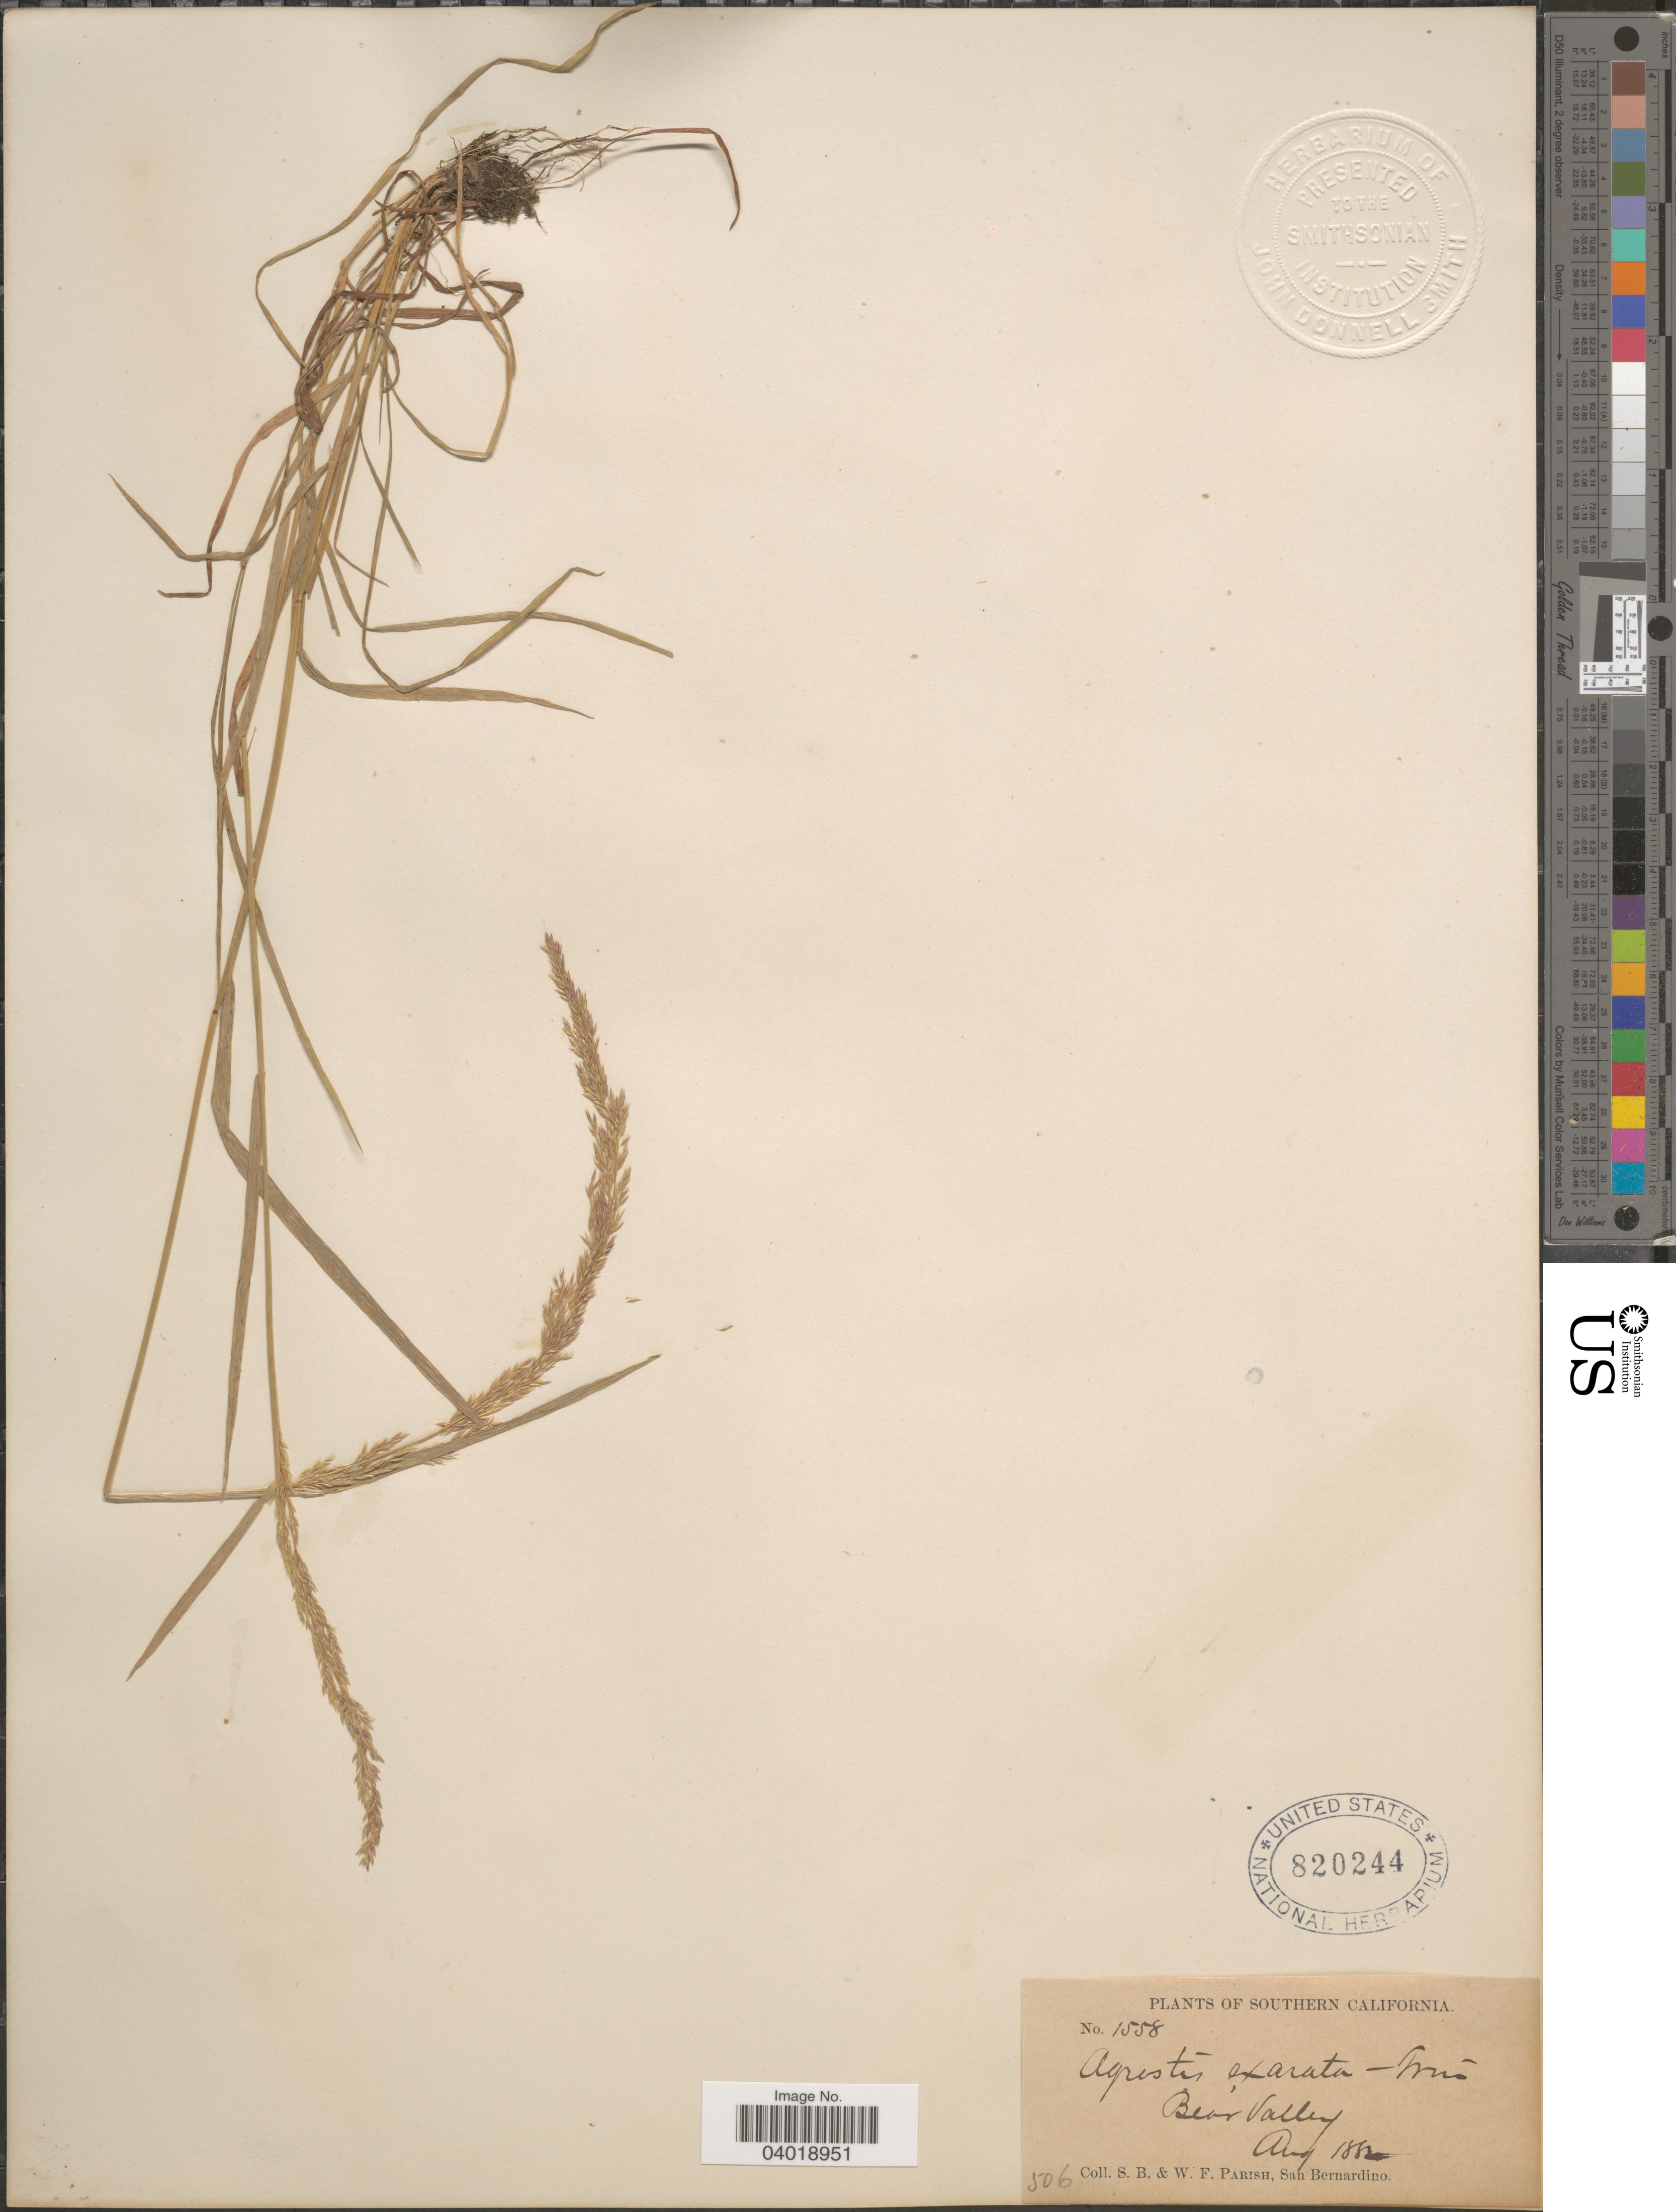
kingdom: Plantae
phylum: Tracheophyta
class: Liliopsida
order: Poales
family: Poaceae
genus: Agrostis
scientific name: Agrostis exarata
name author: Trin.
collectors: S. B. Parish & W. F. Parish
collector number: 1558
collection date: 1882-08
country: United States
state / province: California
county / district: San Bernardino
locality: Southern California. Bear Valley.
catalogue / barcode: US 820244